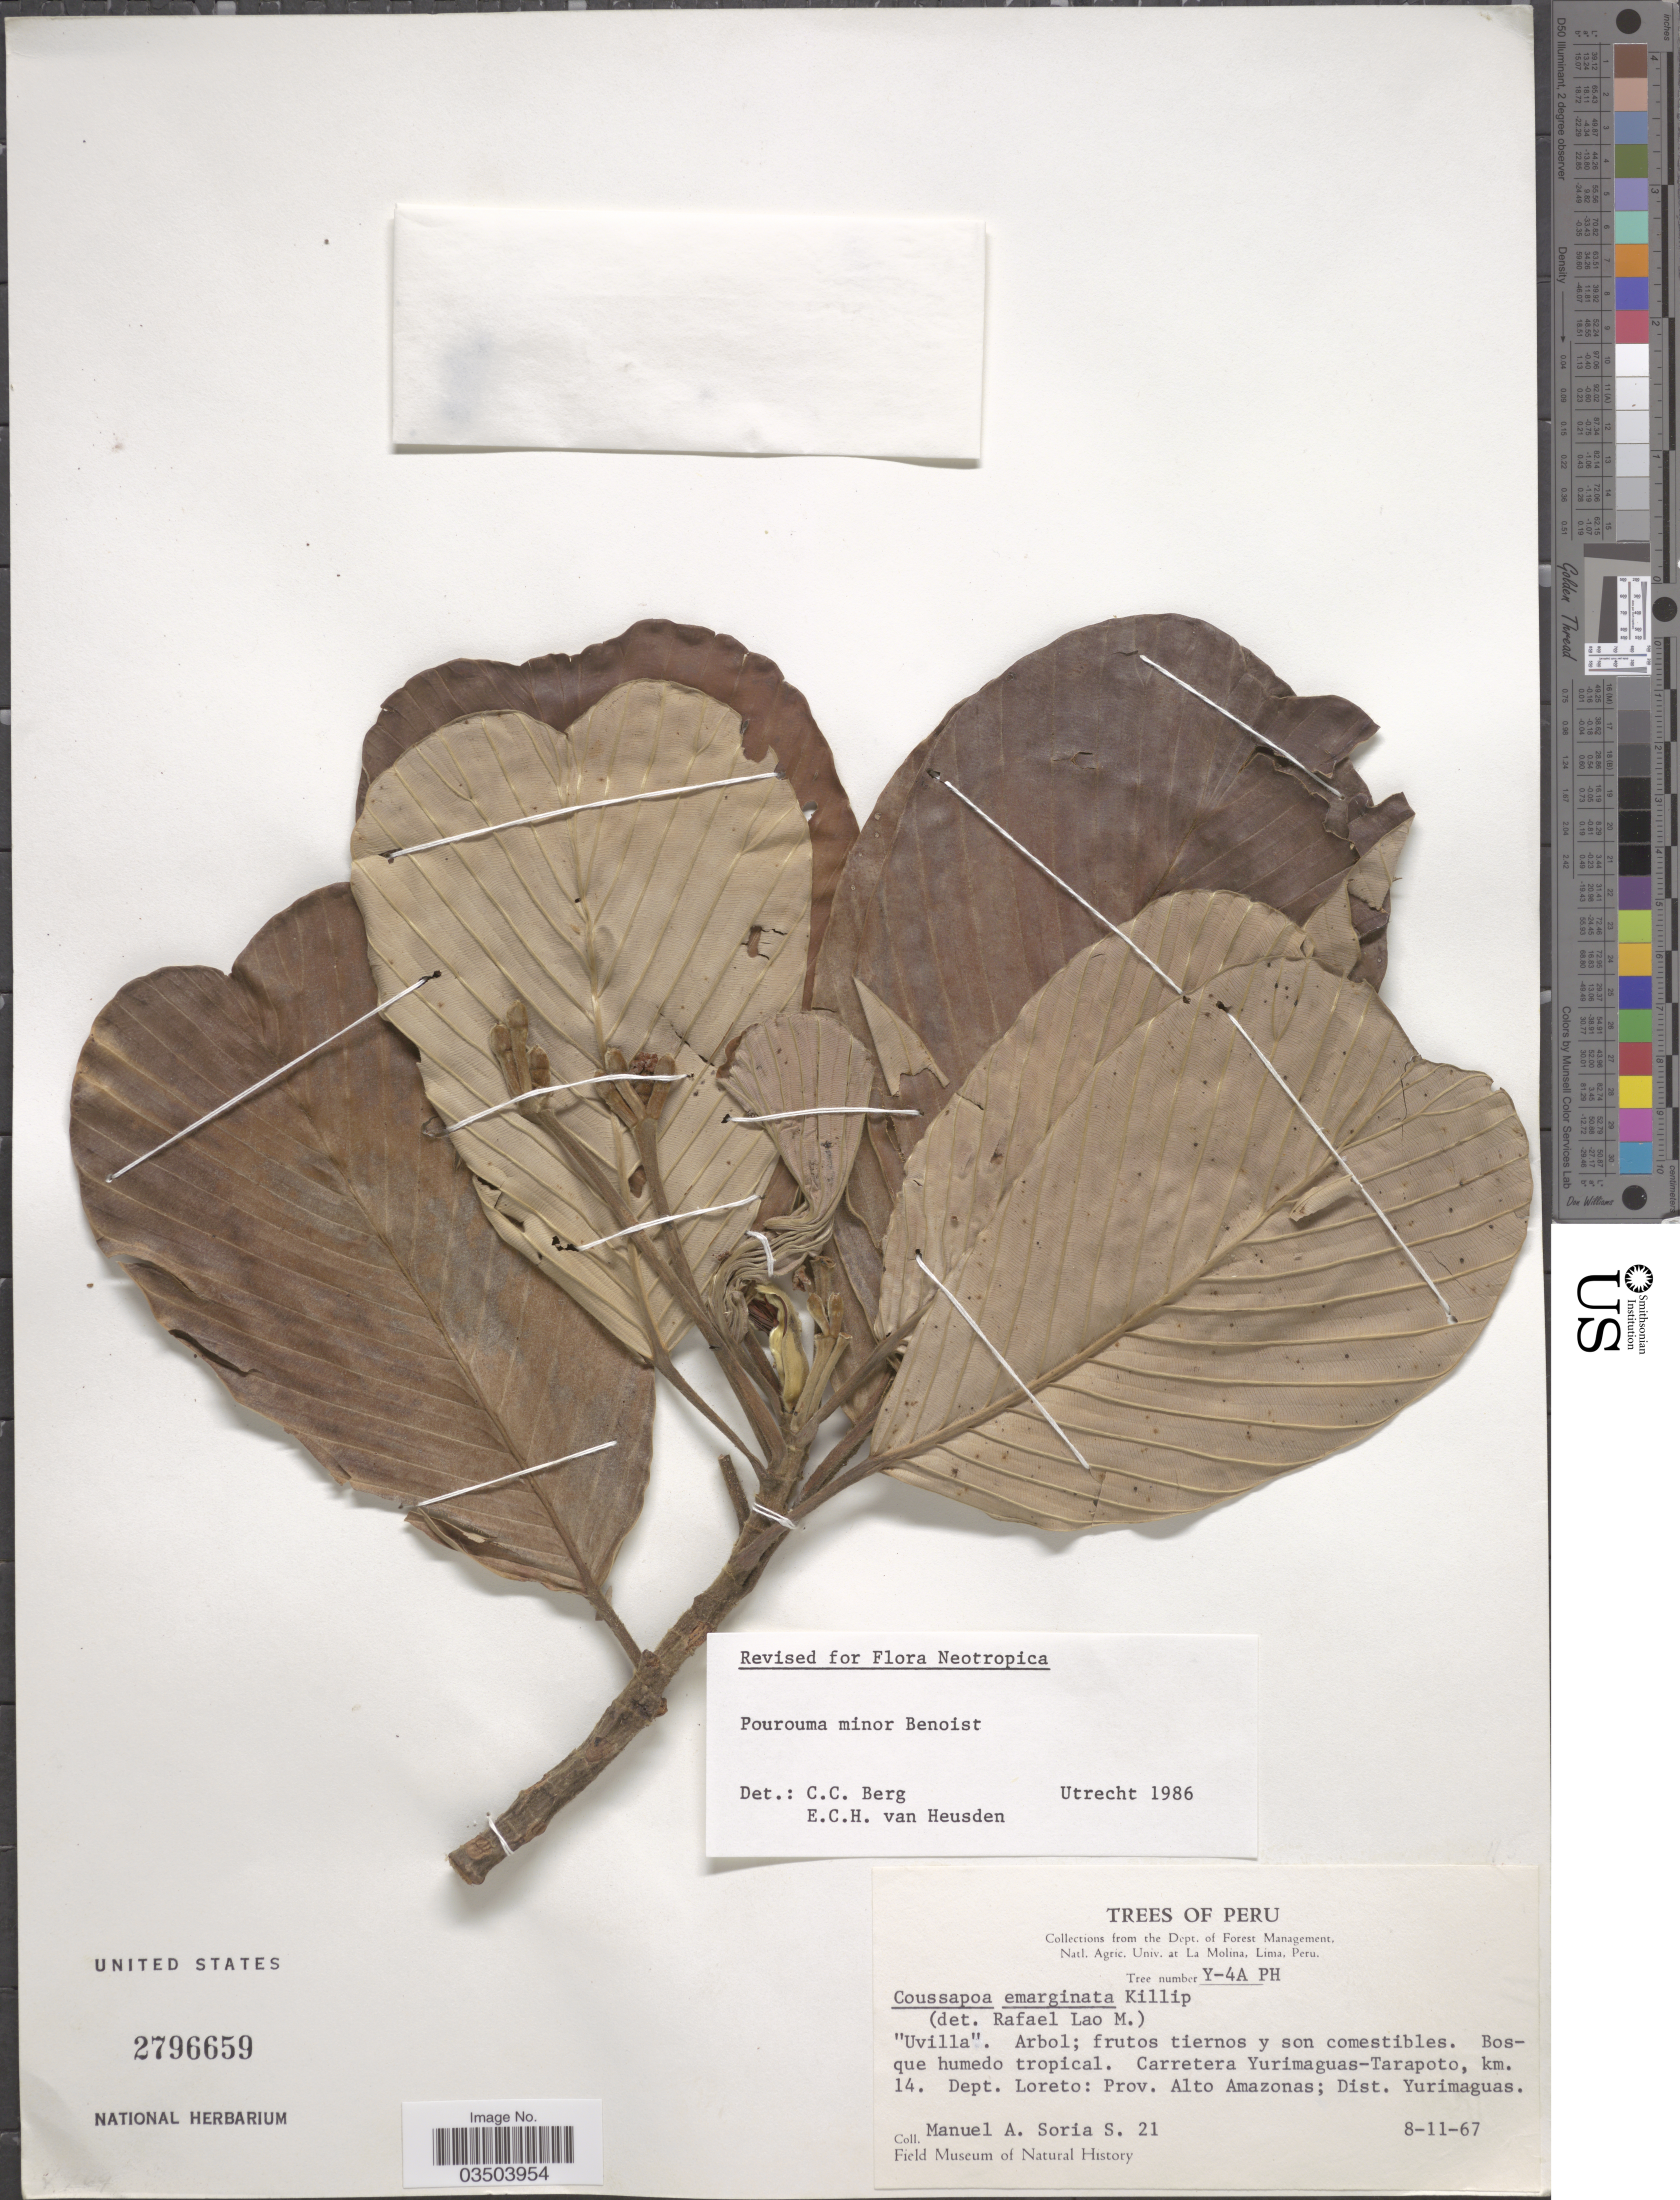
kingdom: Plantae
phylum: Tracheophyta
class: Magnoliopsida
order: Rosales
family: Urticaceae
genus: Pourouma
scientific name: Pourouma minor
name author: Benoist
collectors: A. Manuel & S. Soria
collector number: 21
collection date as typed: Transcribed d/m/y: 8/11/67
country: Peru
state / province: Loreto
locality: Carretera Yurimaguas-Tarapoto, km. 14. Dept. Loreto: Prov. Alto Amazonas; Dist. Yurimaguas.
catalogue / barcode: US 2796659